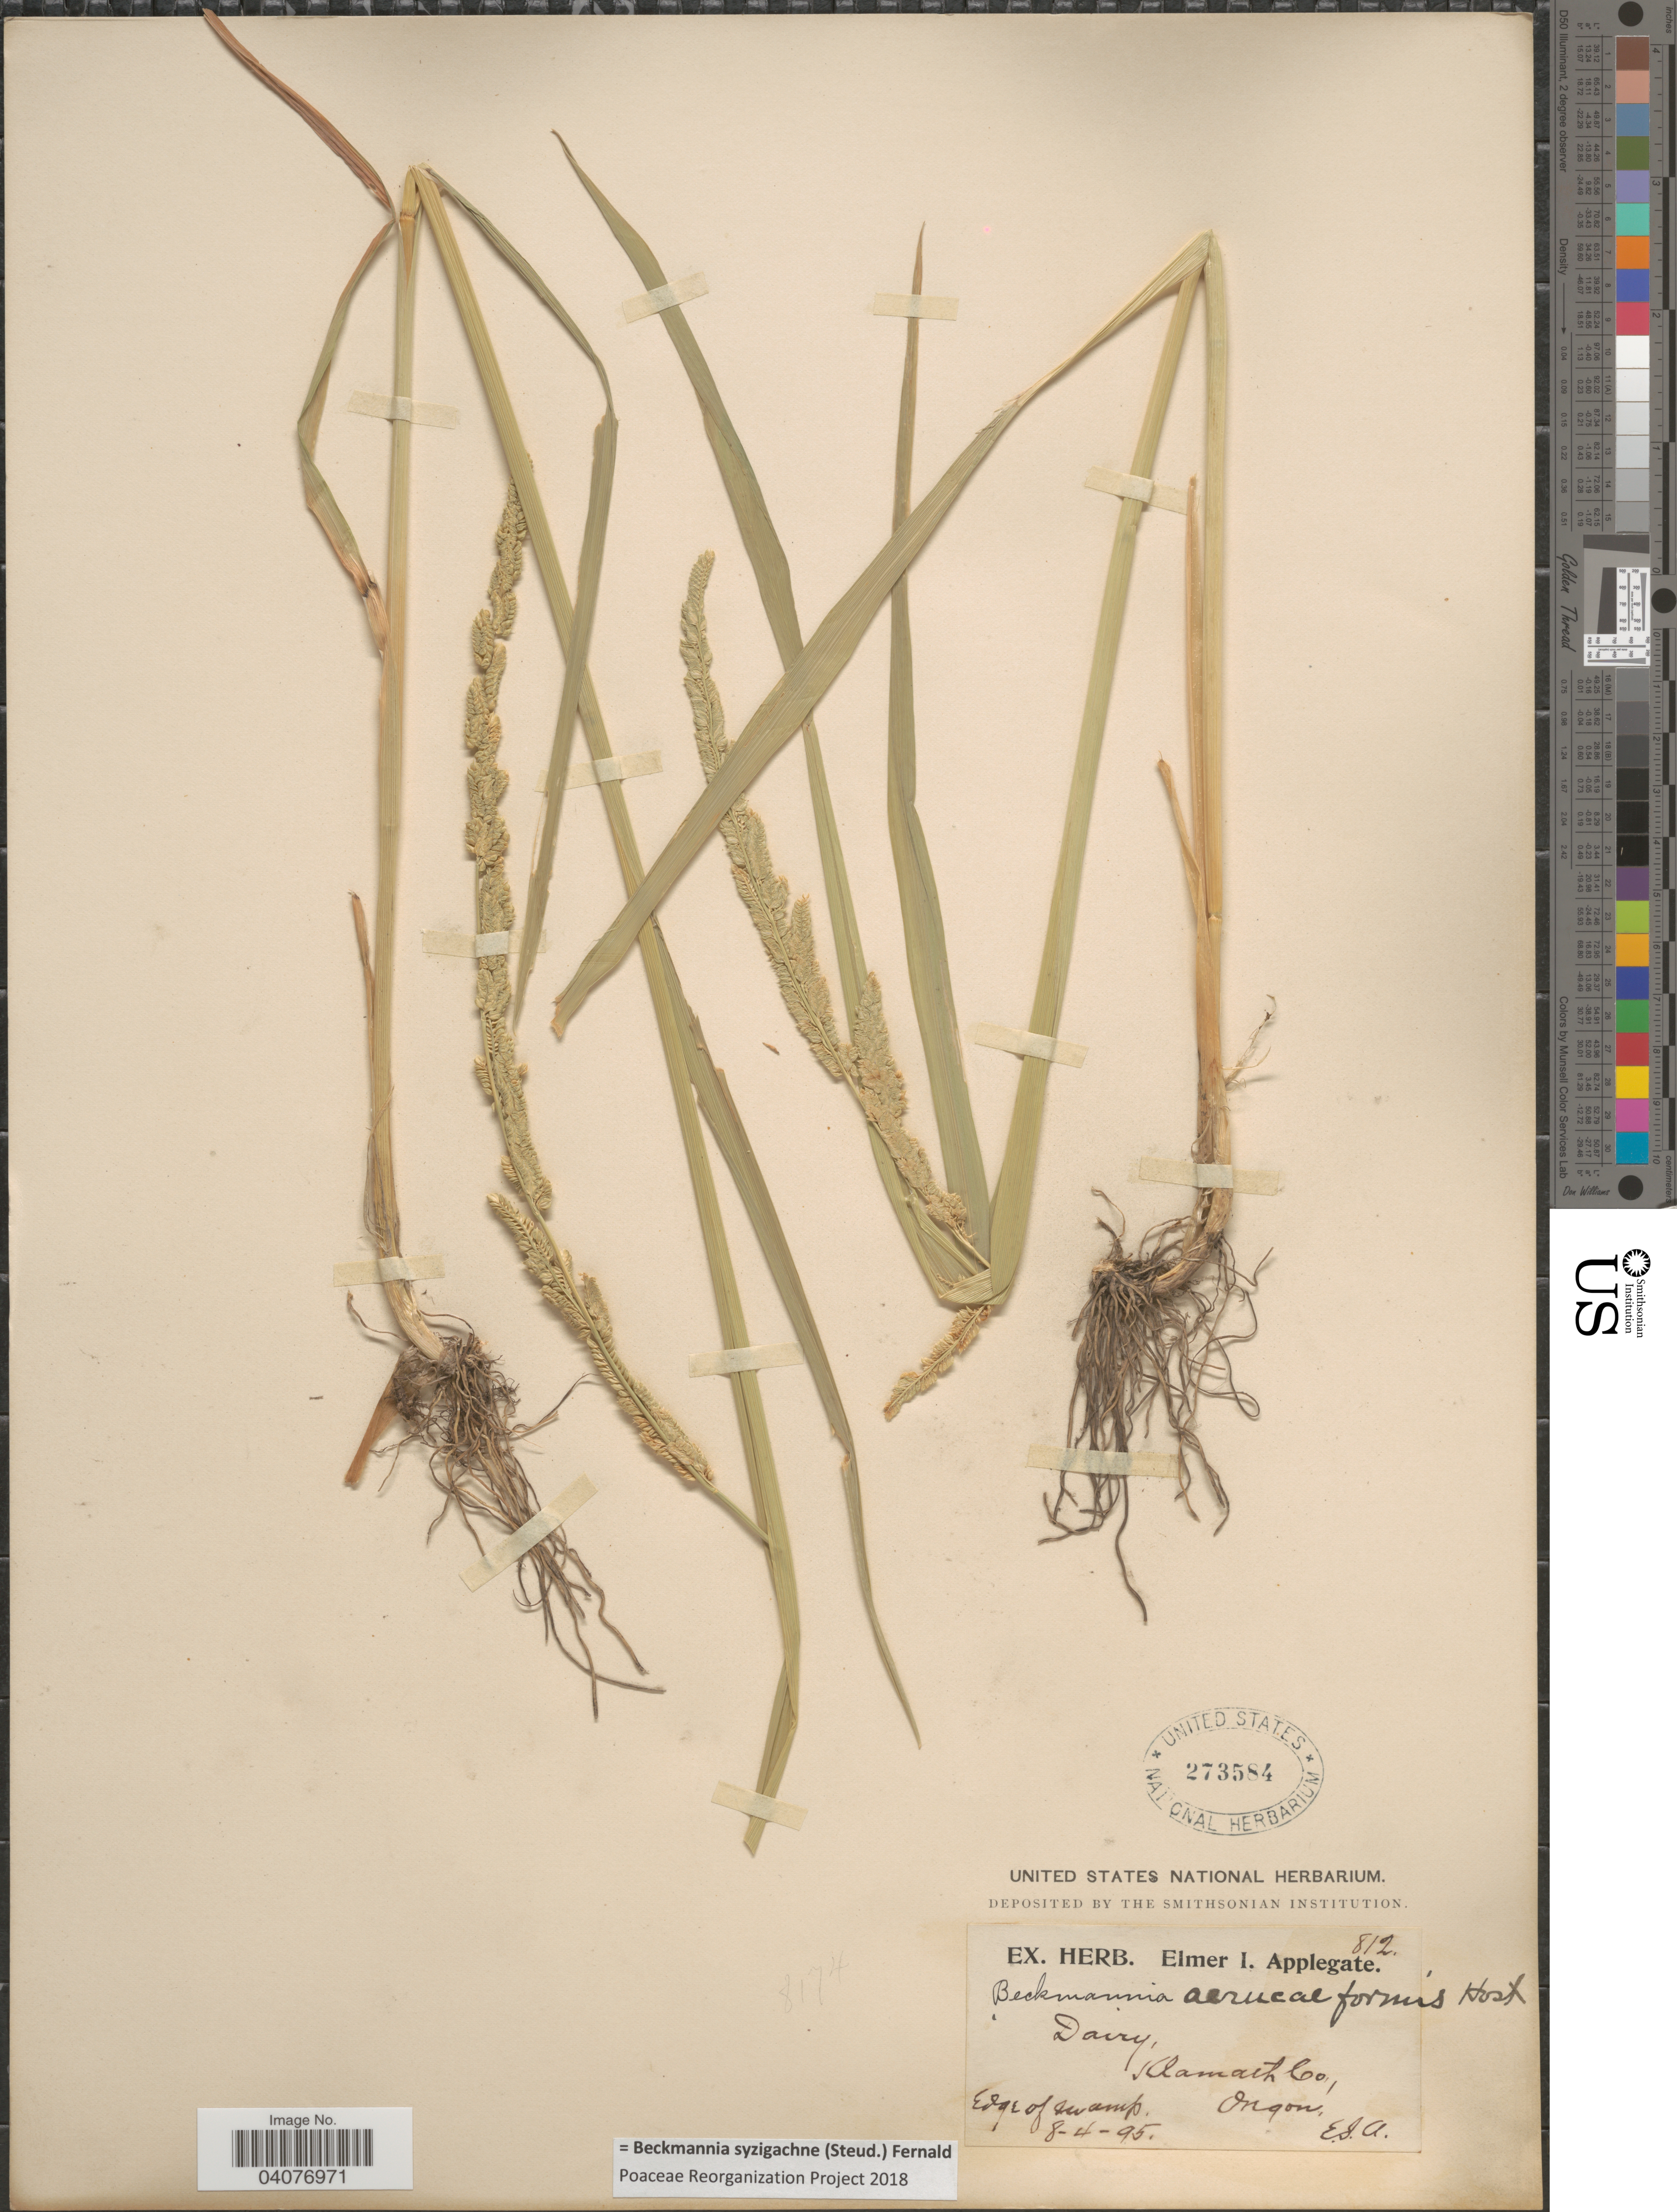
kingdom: Plantae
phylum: Tracheophyta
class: Liliopsida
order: Poales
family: Poaceae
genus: Beckmannia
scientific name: Beckmannia syzigachne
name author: (Steud.) Fernald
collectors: E. I. Applegate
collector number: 812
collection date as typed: Transcribed d/m/y: 4/8/95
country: United States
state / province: Oregon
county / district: Klamath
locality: Dairy, Klamath Co.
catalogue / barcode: US 273584